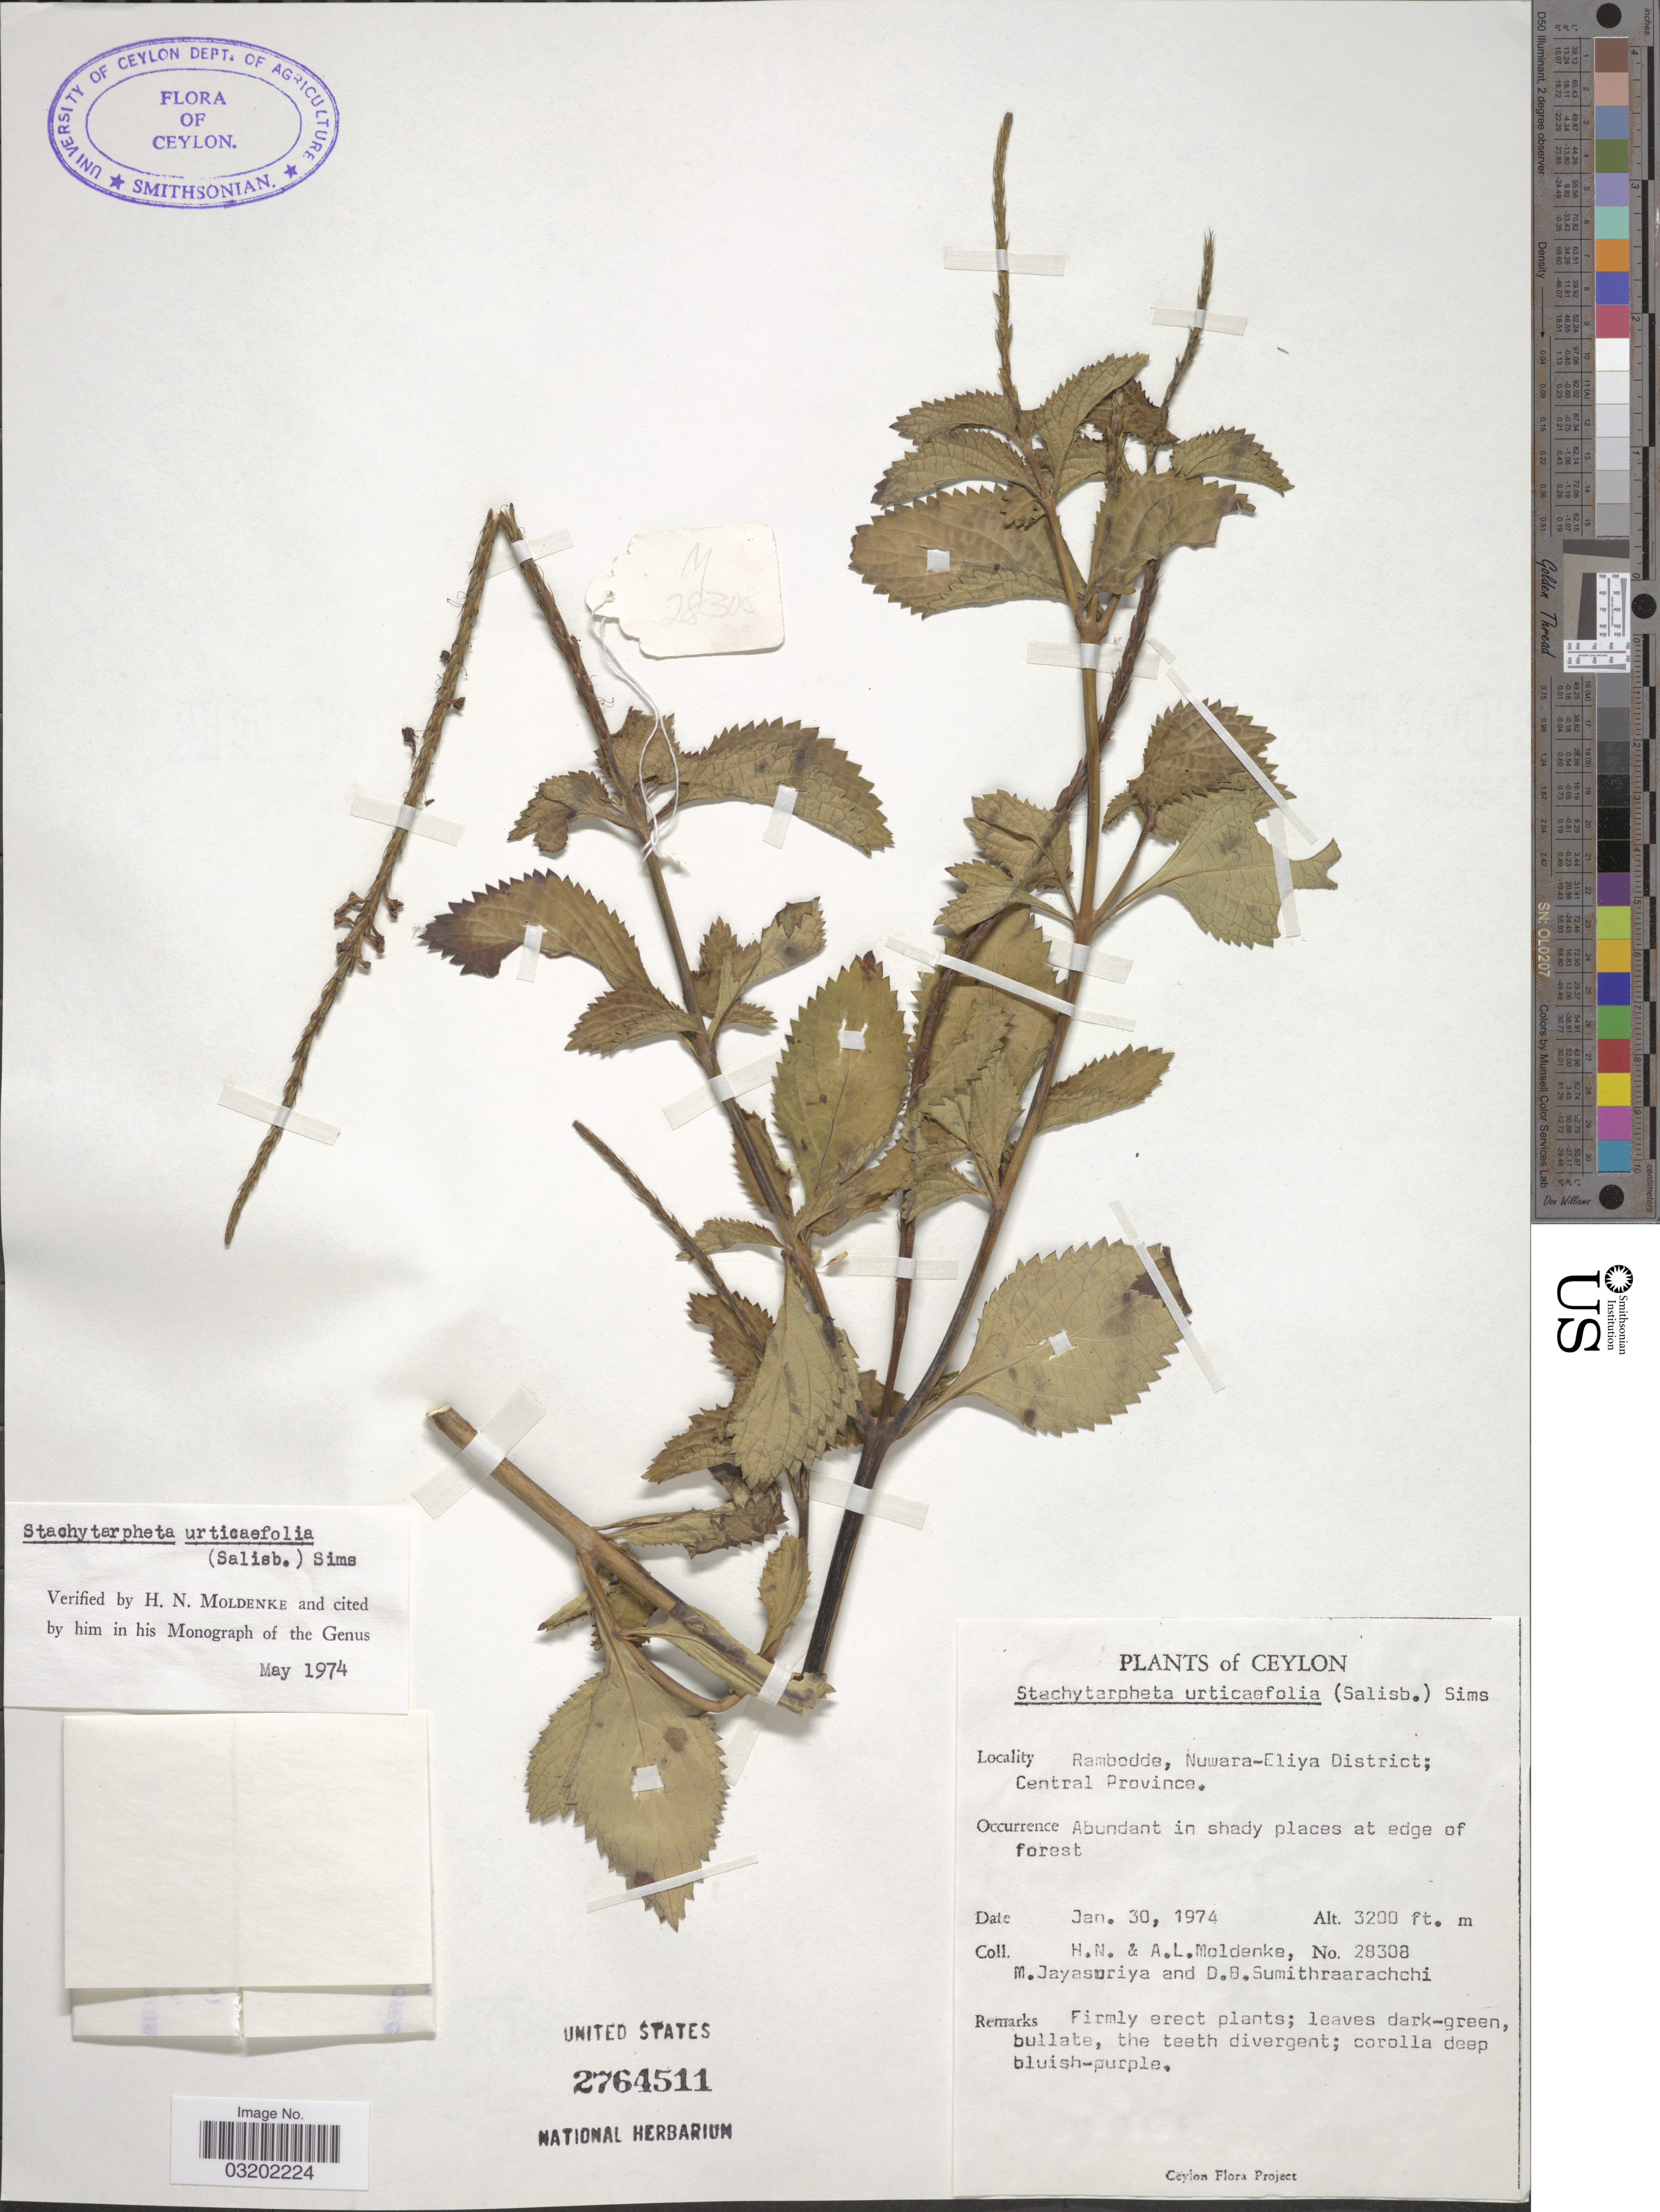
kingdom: Plantae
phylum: Tracheophyta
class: Magnoliopsida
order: Lamiales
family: Verbenaceae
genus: Stachytarpheta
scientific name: Stachytarpheta urticifolia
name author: Sims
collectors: H. N. Moldenke, A. L. Moldenke, M. Jayasuriya & D. B. Sumithraarachchi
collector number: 28308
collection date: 1974-01-30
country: Sri Lanka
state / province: Central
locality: Ceylon. Rambodde, Nuwara-Eliya District.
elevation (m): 975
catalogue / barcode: US 2764511